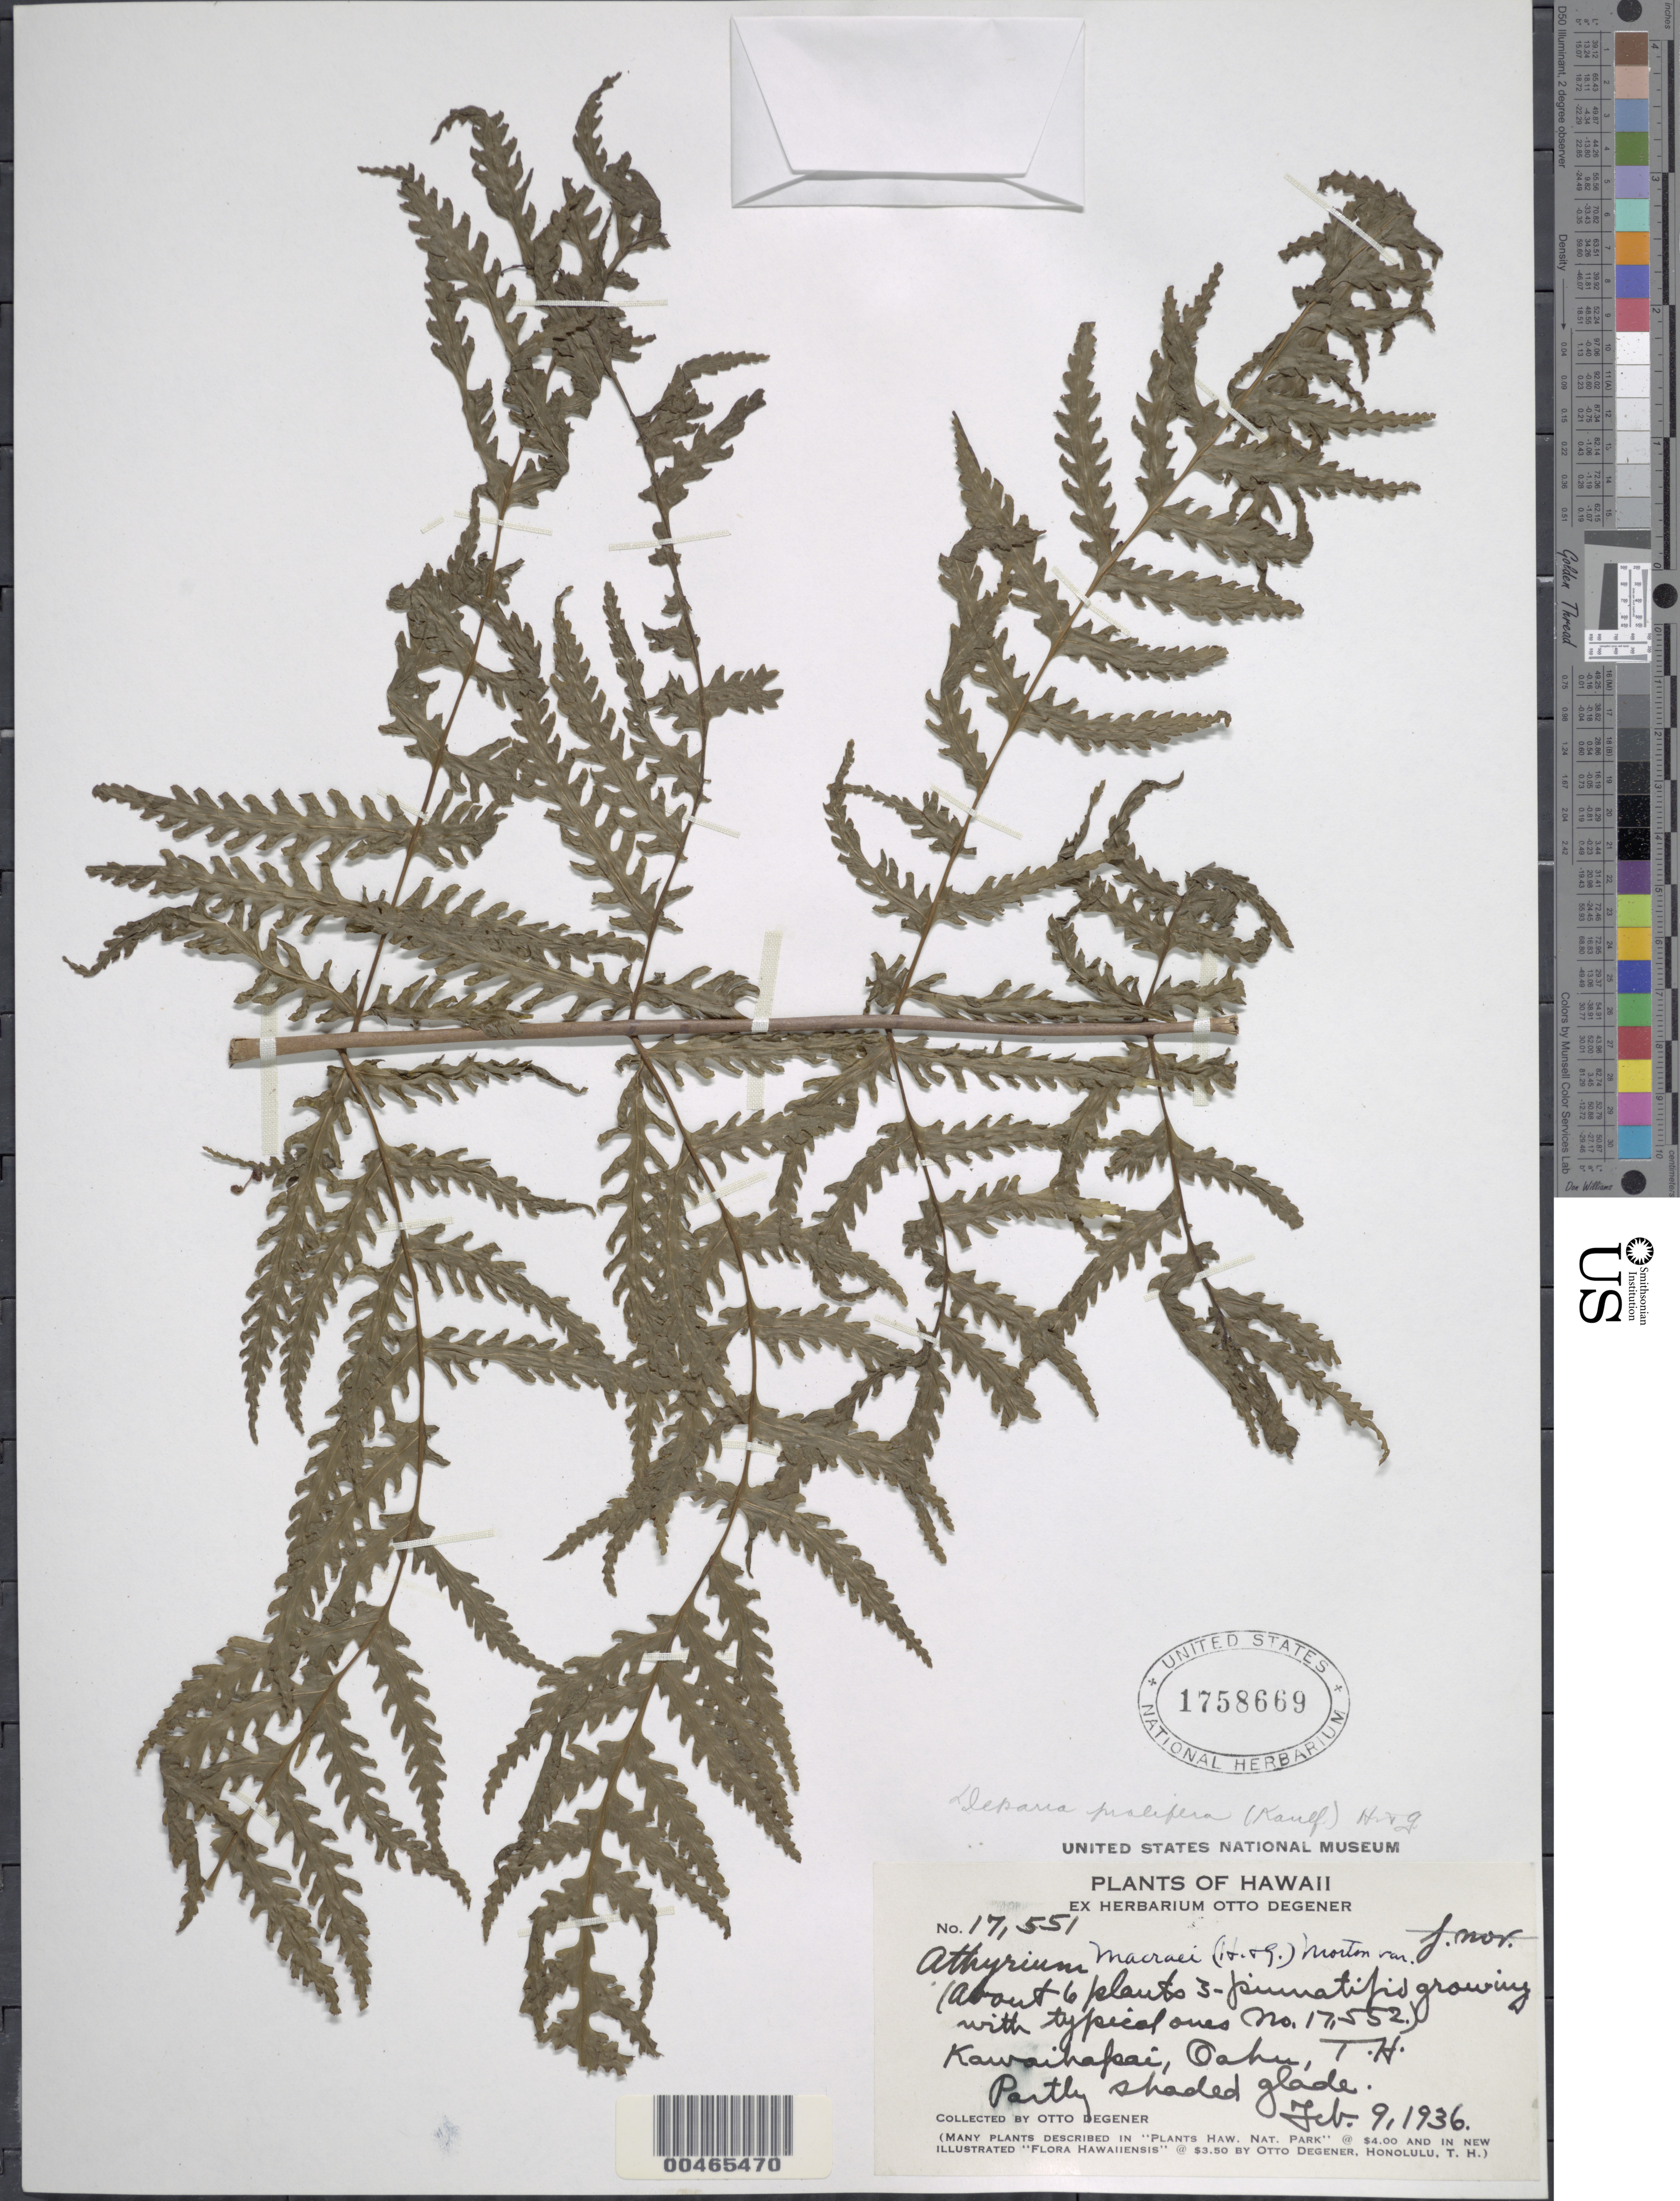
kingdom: Plantae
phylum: Tracheophyta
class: Polypodiopsida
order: Polypodiales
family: Athyriaceae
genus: Deparia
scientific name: Deparia prolifera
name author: (Kaulf.) Hook. & Grev.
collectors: O. Degener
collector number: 17551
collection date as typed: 9 Feb 1936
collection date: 1936-02-09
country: United States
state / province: Hawaii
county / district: Honolulu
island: Oahu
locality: Kawaihapai, Oahu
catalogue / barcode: US 1758669